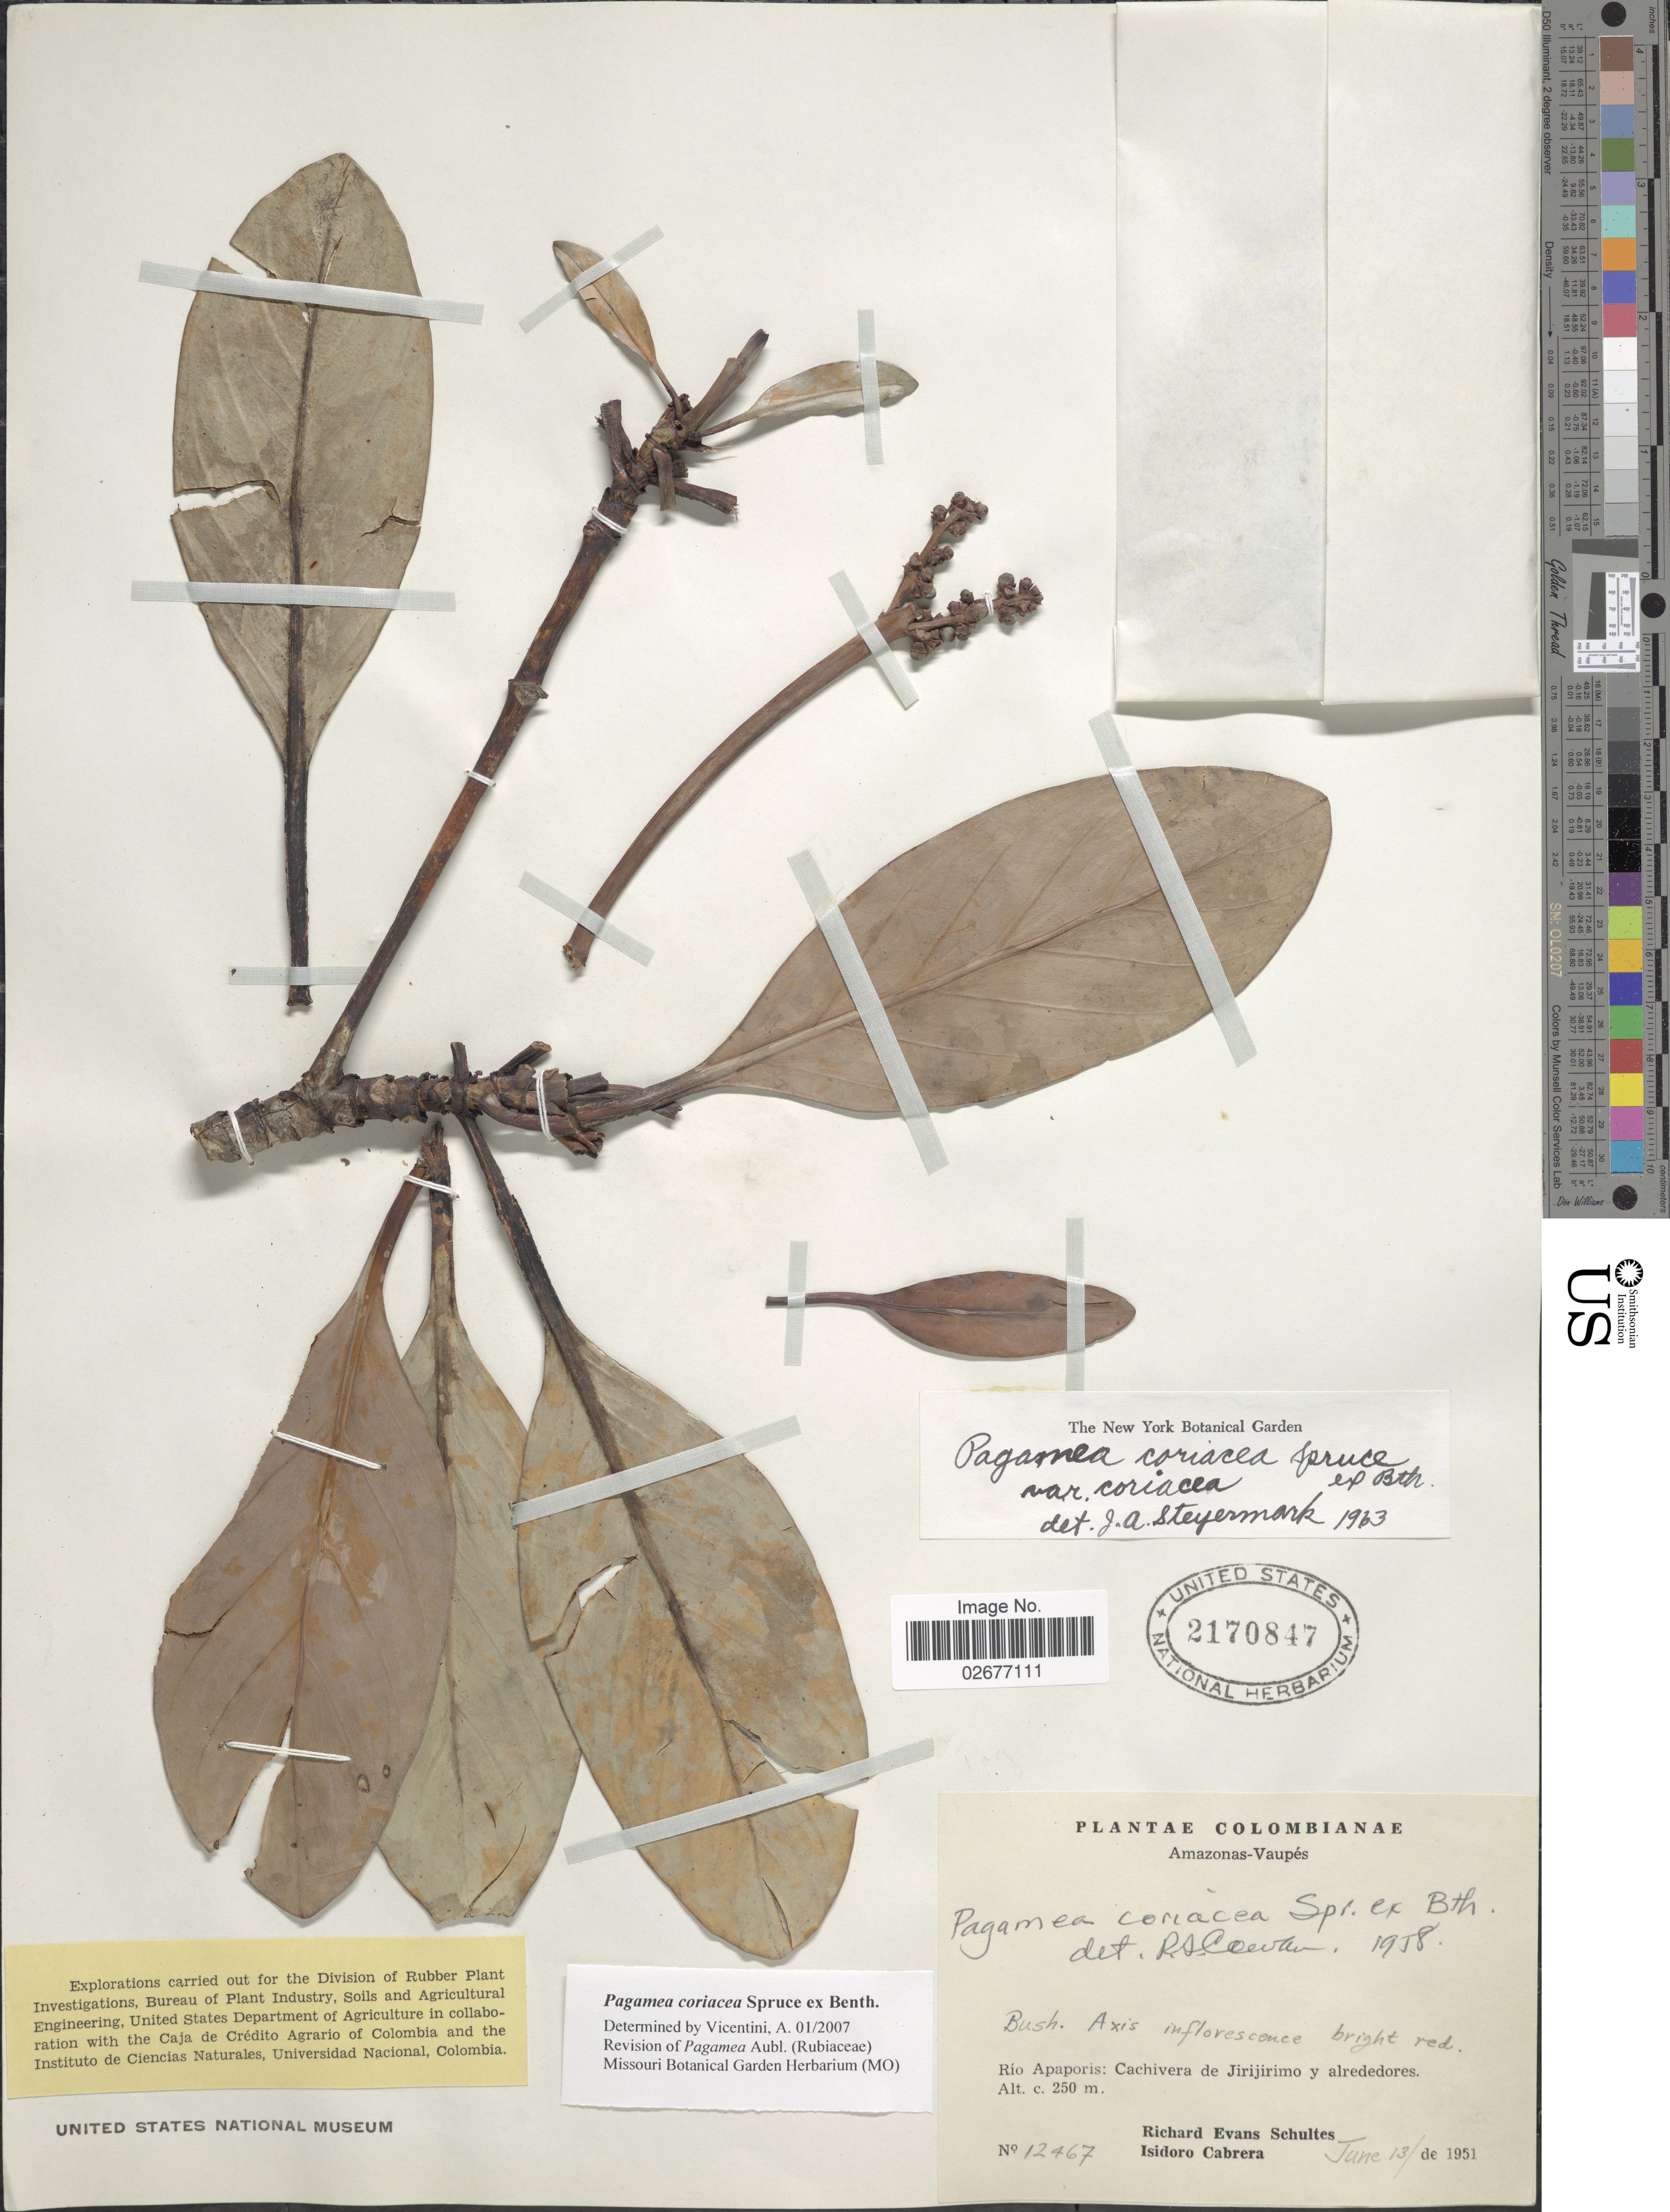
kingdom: Plantae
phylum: Tracheophyta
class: Magnoliopsida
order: Gentianales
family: Rubiaceae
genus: Pagamea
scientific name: Pagamea coriacea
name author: Spruce ex Benth.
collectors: R. E. Schultes & I. Cabrera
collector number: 12467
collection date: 1951-06-13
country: Colombia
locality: Amazonas-Vaupes, Rio Apaporis: Cachivera de Jirijirimo y alrededores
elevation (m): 250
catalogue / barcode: US 2170847